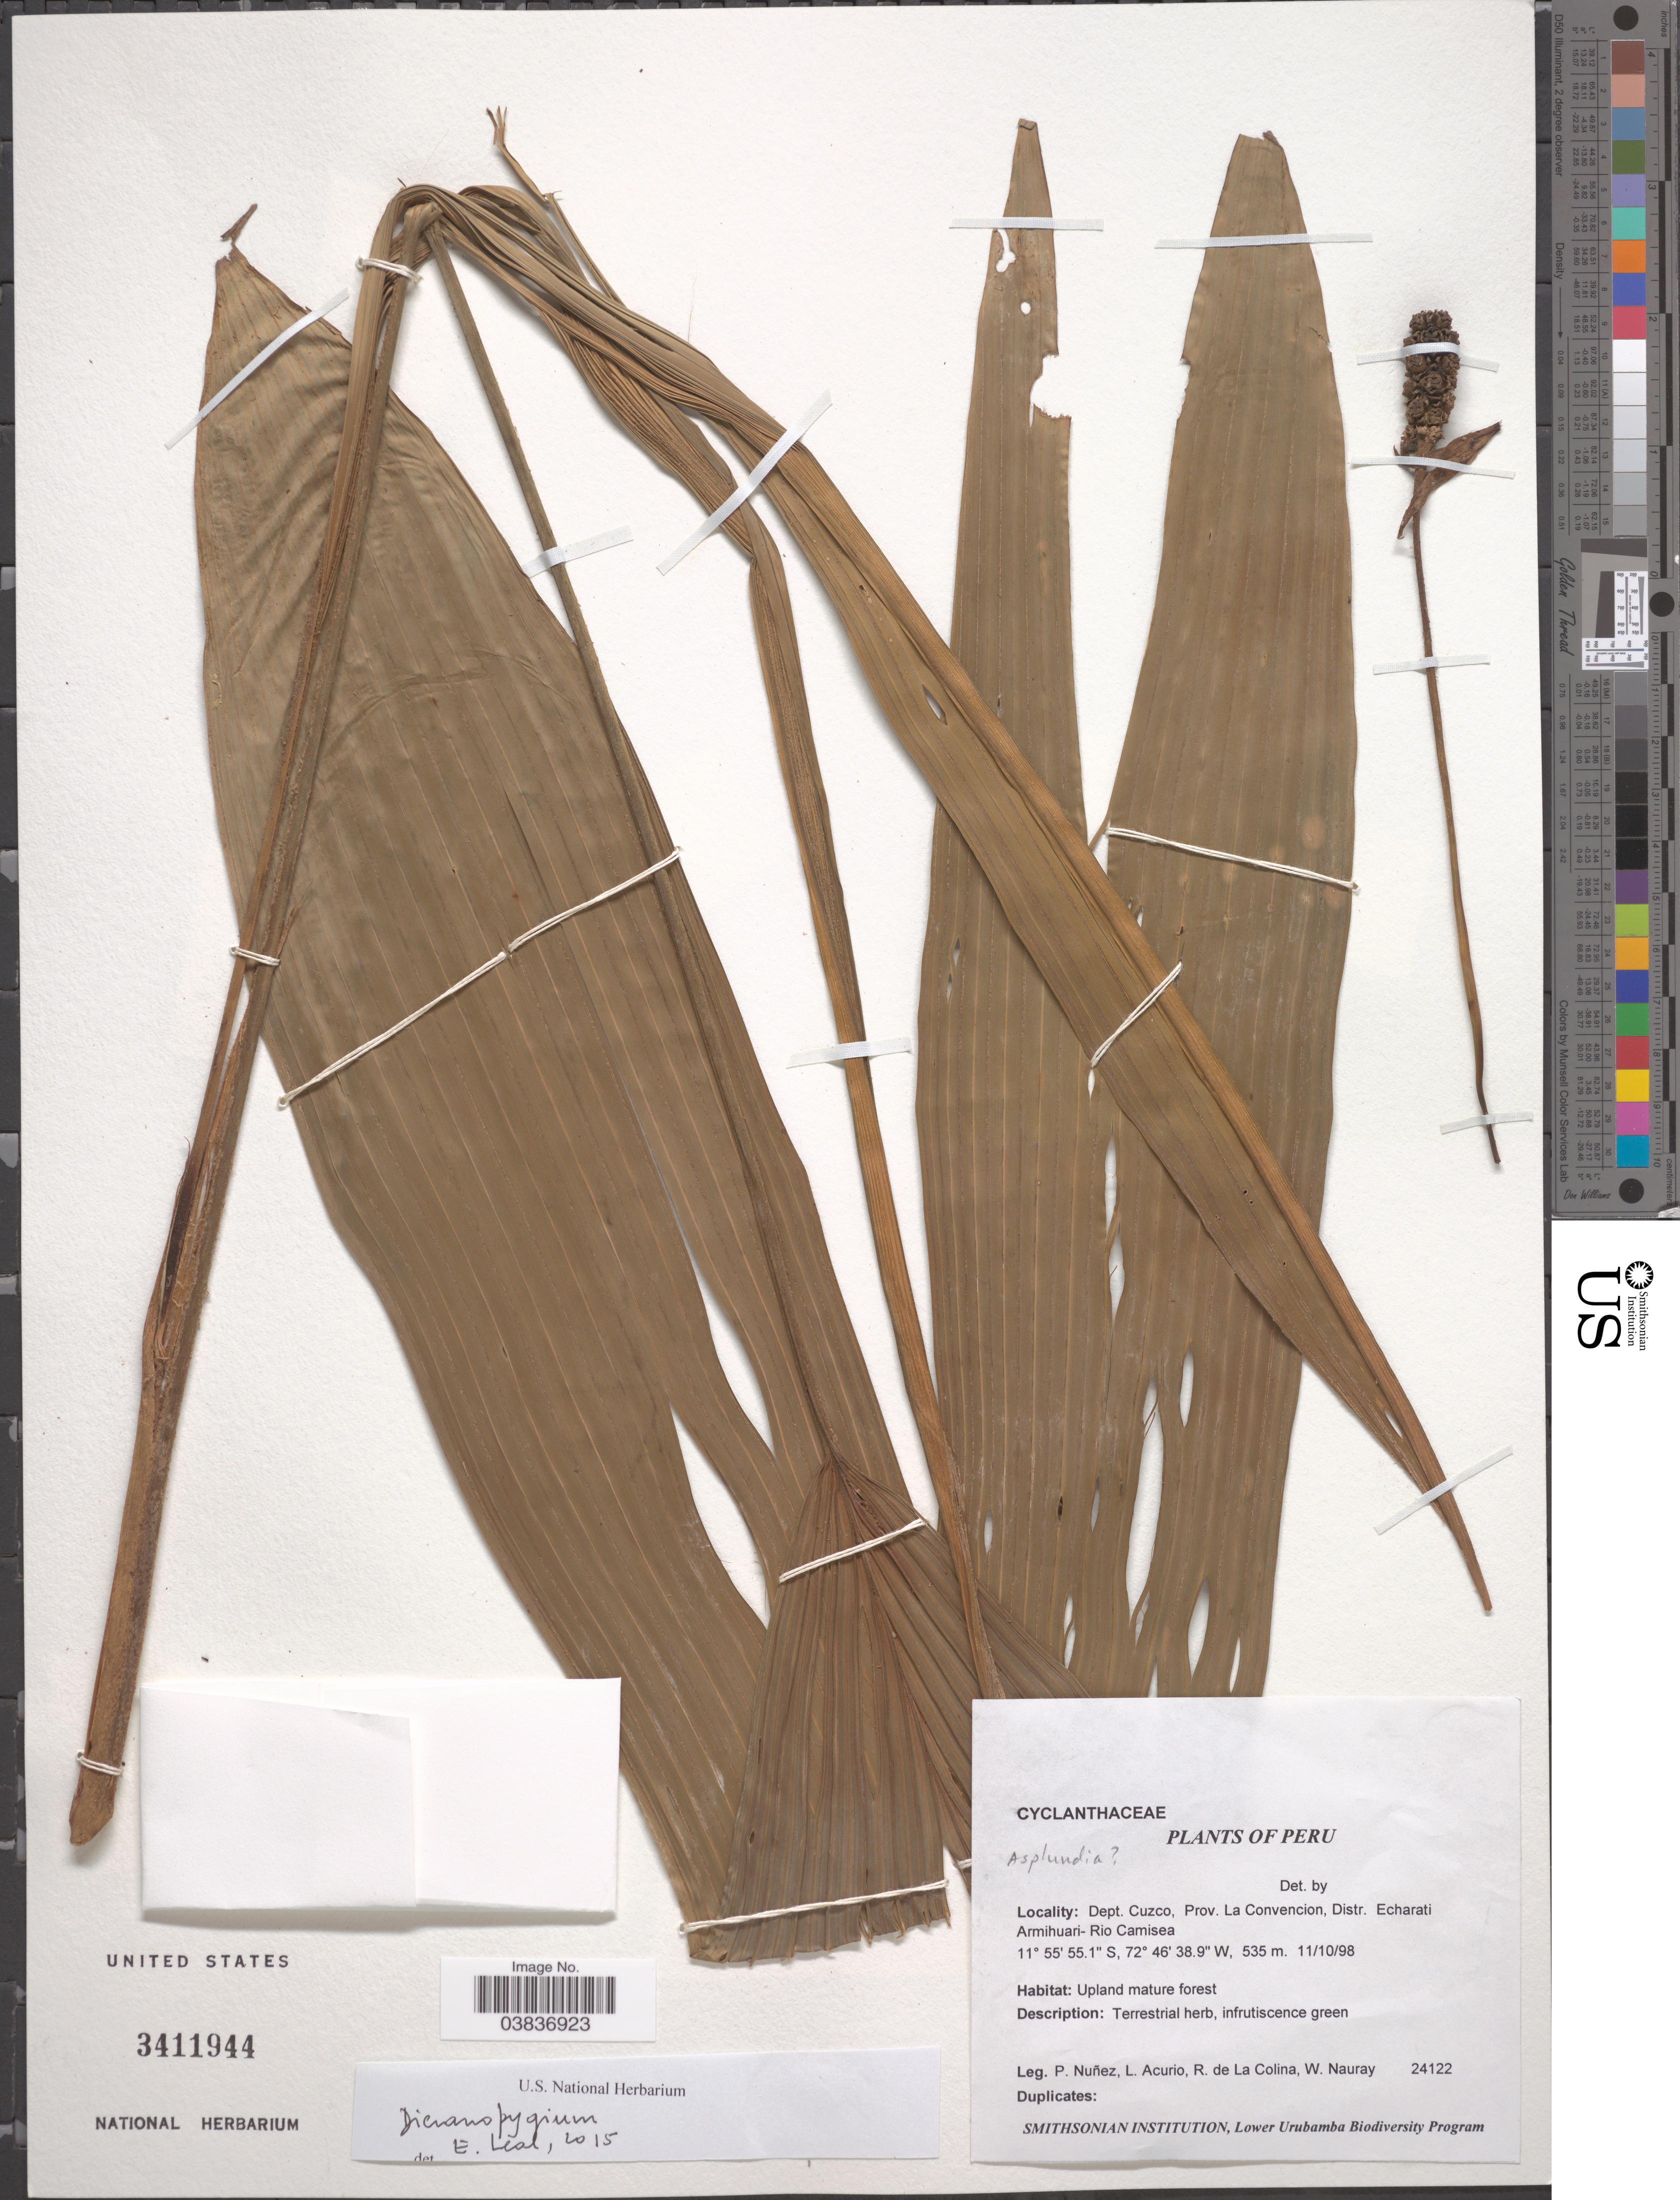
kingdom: Plantae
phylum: Tracheophyta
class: Liliopsida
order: Pandanales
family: Cyclanthaceae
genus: Dicranopygium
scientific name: Dicranopygium sp.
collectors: P. Nuñez V., L. Acurio, R. de La Colina & W. Nauray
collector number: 24122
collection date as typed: Transcribed d/m/y: 11/10/98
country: Peru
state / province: Cusco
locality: Dept. Cuzco. Prov. La Convencion, Distr. Echarati. Armihuari-Rio Camisea.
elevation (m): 535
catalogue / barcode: US 3411944